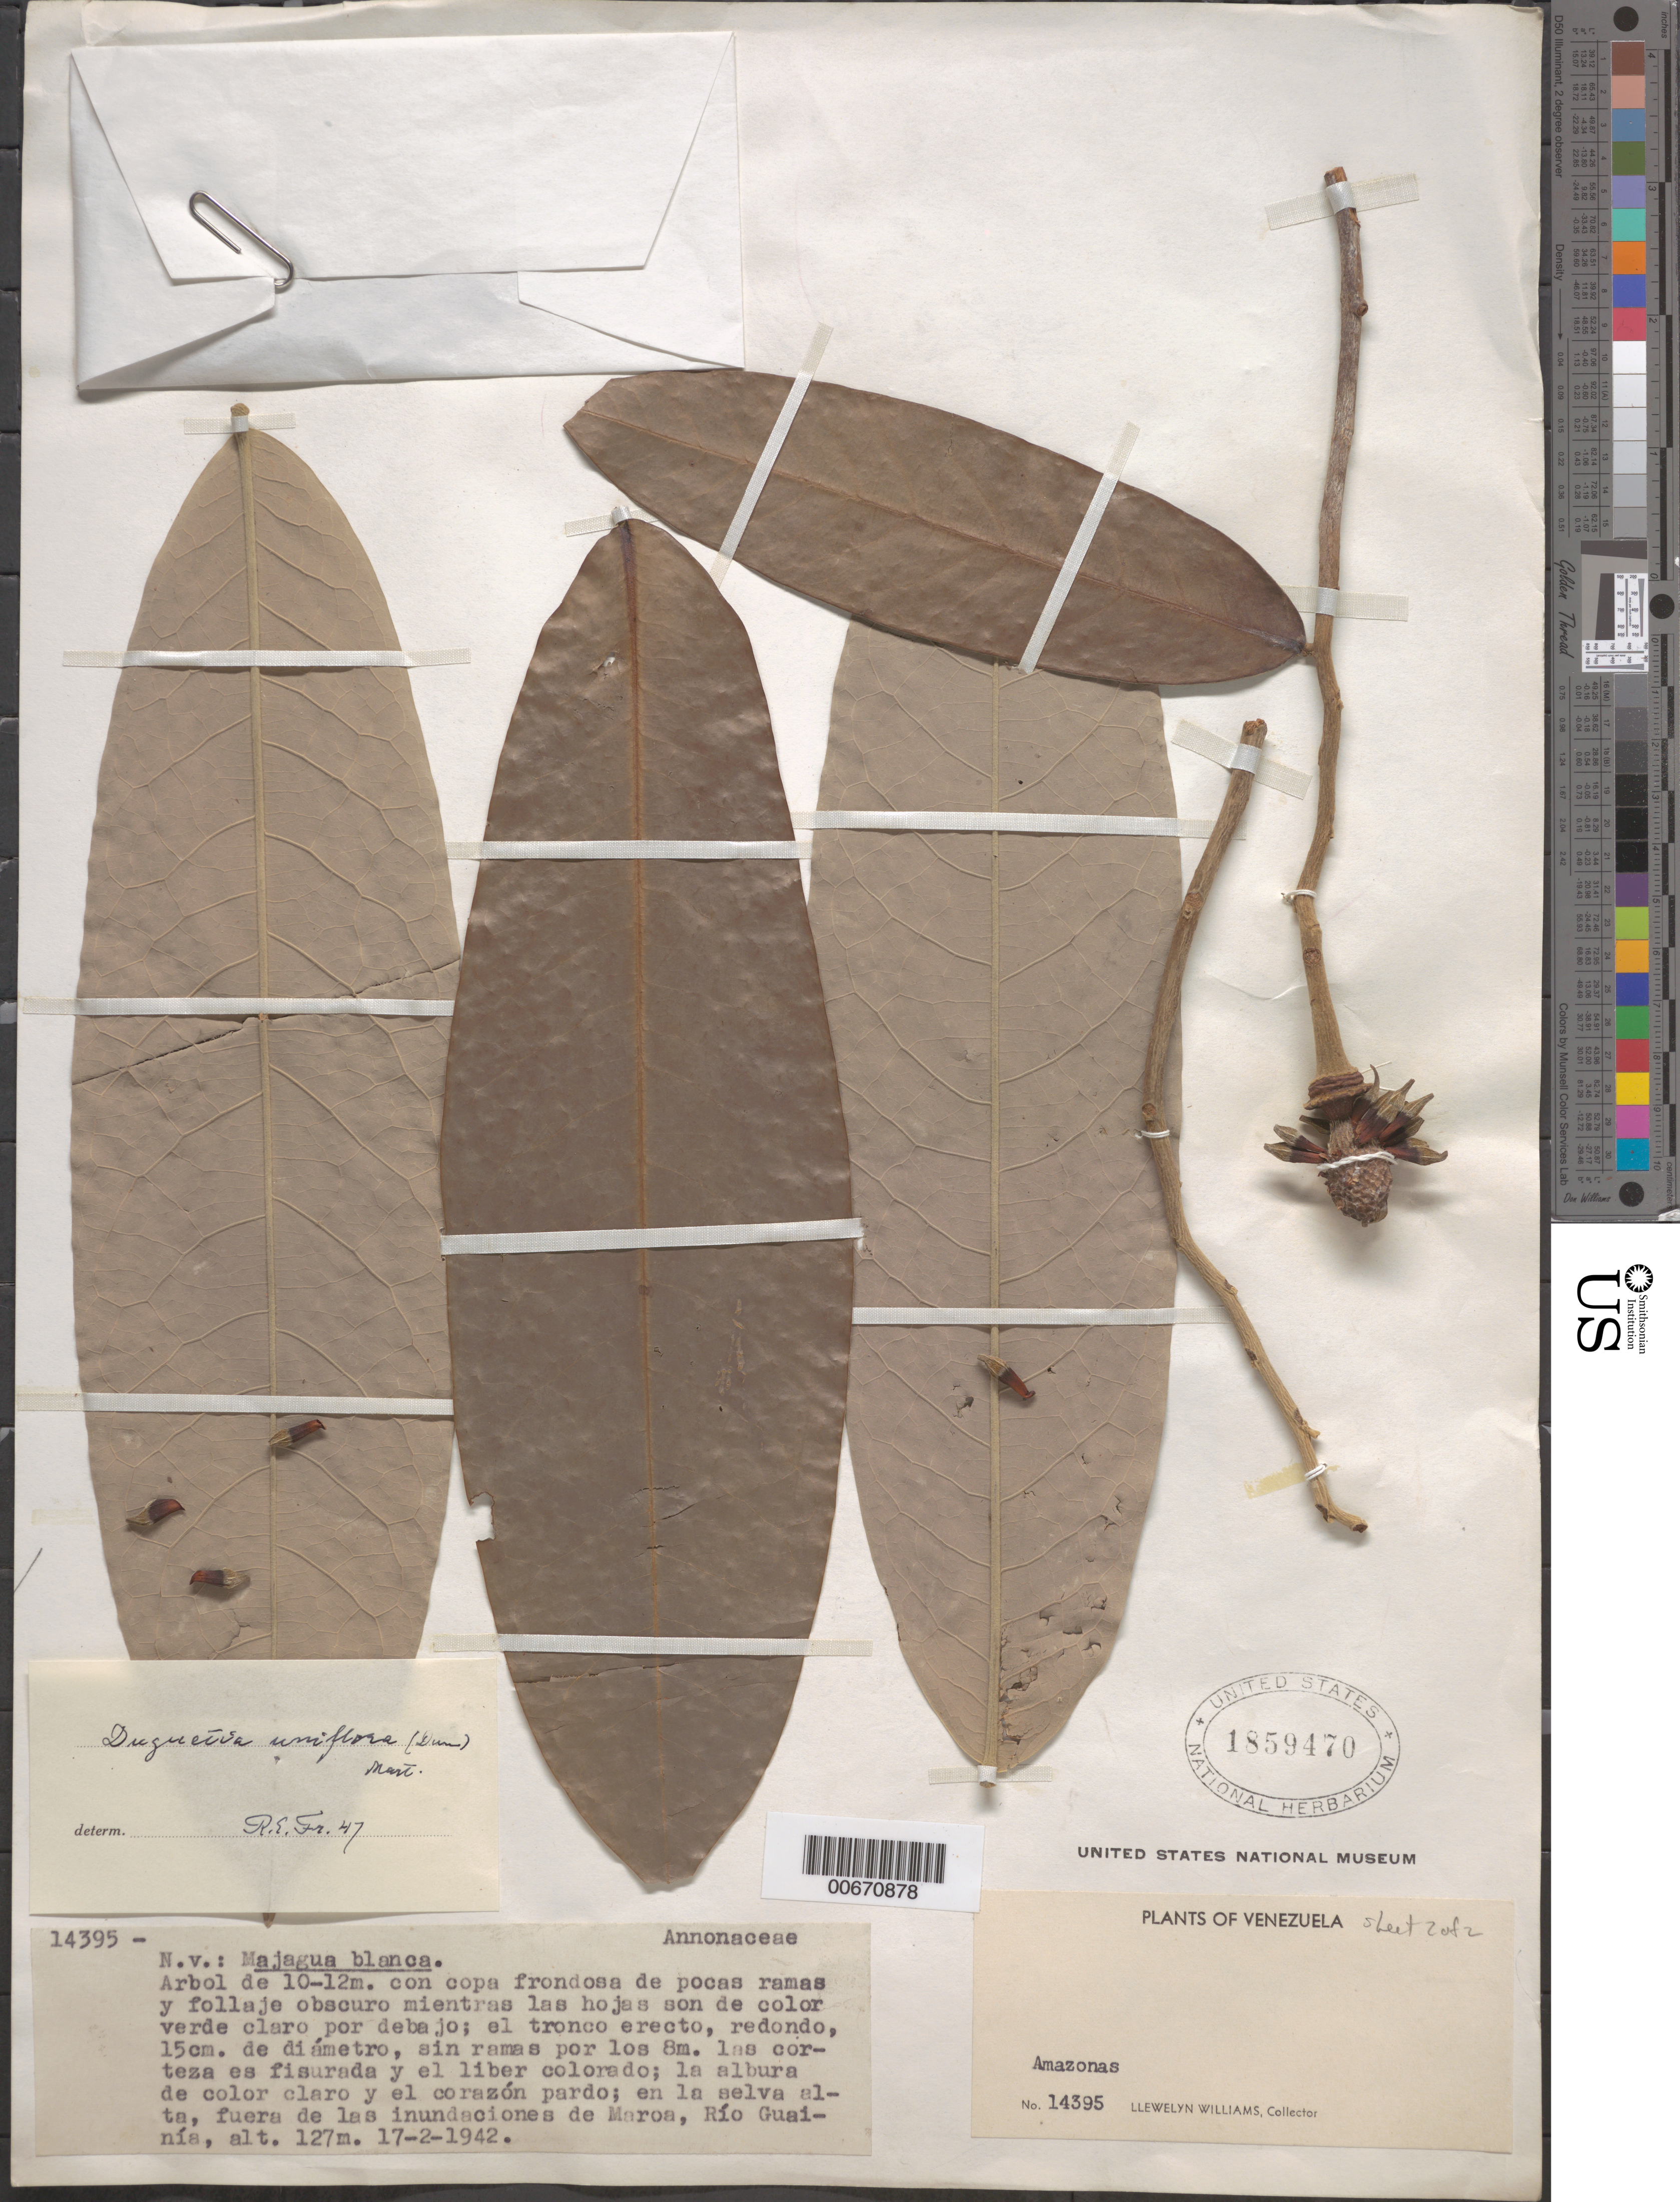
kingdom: Plantae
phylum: Tracheophyta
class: Magnoliopsida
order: Magnoliales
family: Annonaceae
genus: Duguetia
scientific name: Duguetia uniflora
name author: (DC. ex Dunal) Mart.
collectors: Ll. Williams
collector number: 14395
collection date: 1942-02-17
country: Venezuela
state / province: Amazonas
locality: Fuera de las inundaciones de Maroa, Río Guainía.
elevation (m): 127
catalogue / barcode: US 1859470